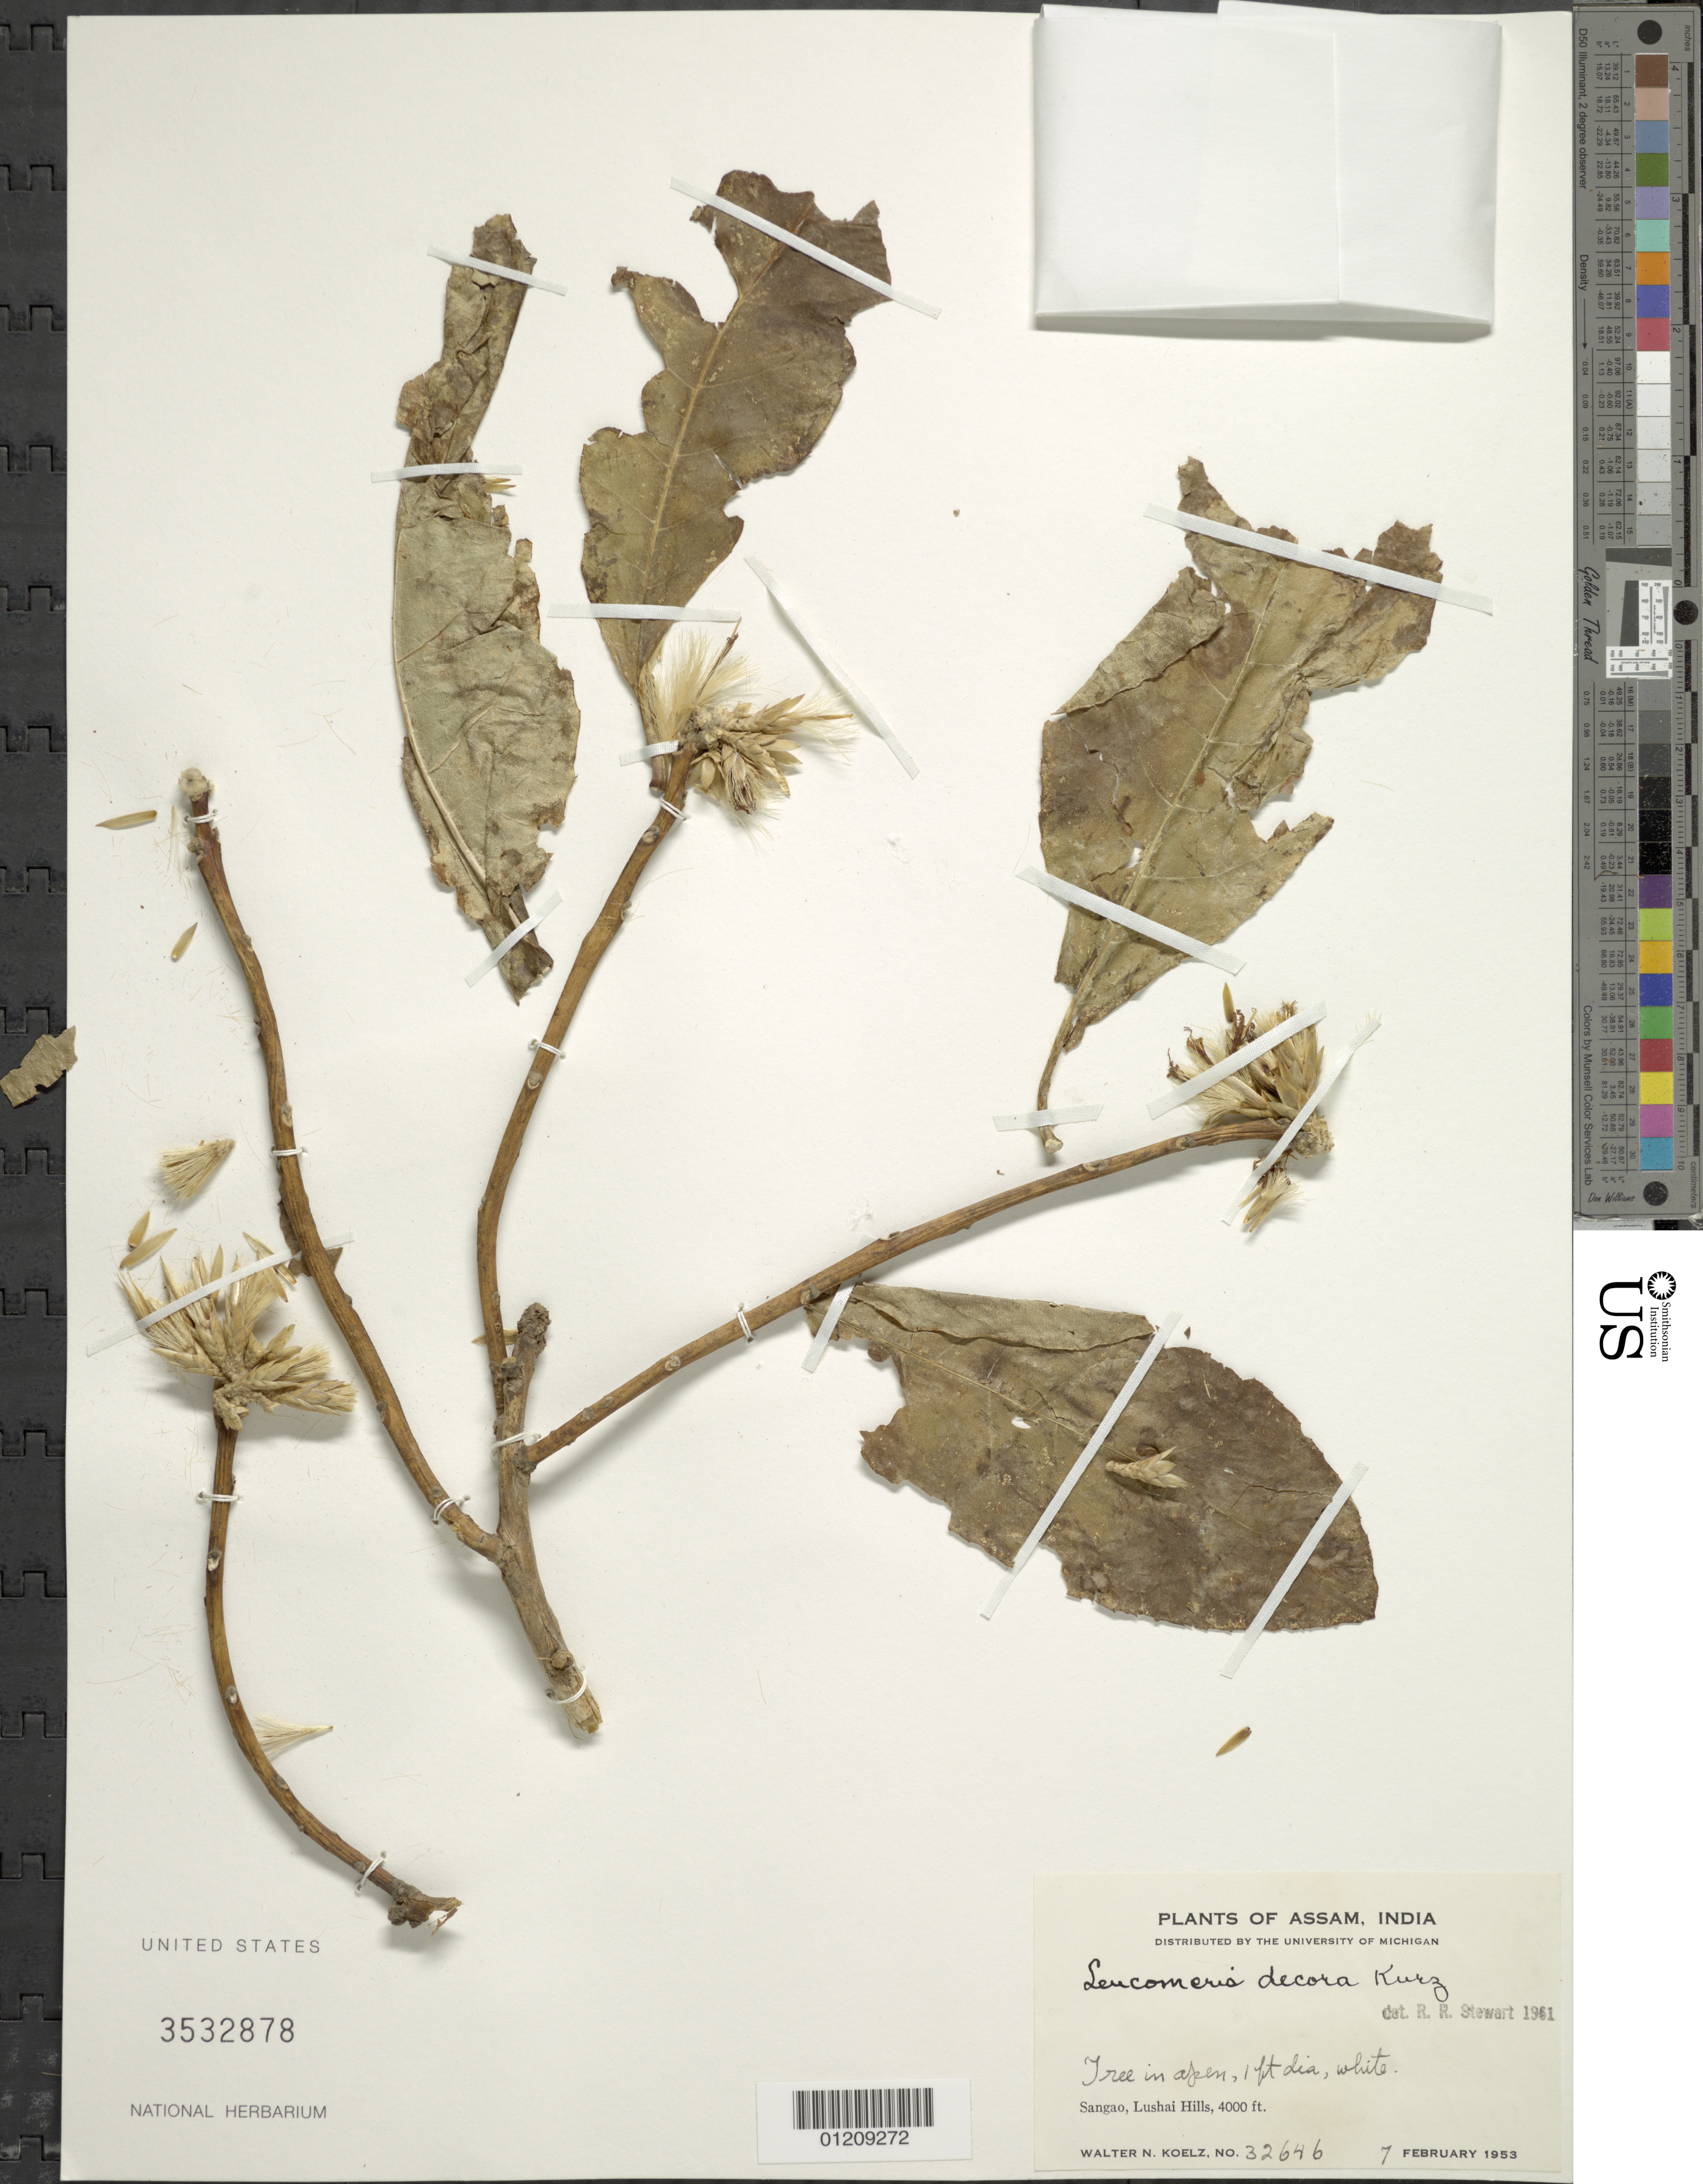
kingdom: Plantae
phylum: Tracheophyta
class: Magnoliopsida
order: Asterales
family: Asteraceae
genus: Leucomeris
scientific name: Leucomeris decora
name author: Kurz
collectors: W. N. Koelz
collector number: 32646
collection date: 1953-02-07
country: India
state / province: Assam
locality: Sangao, Lushai Hills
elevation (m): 1219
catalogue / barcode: US 3532878